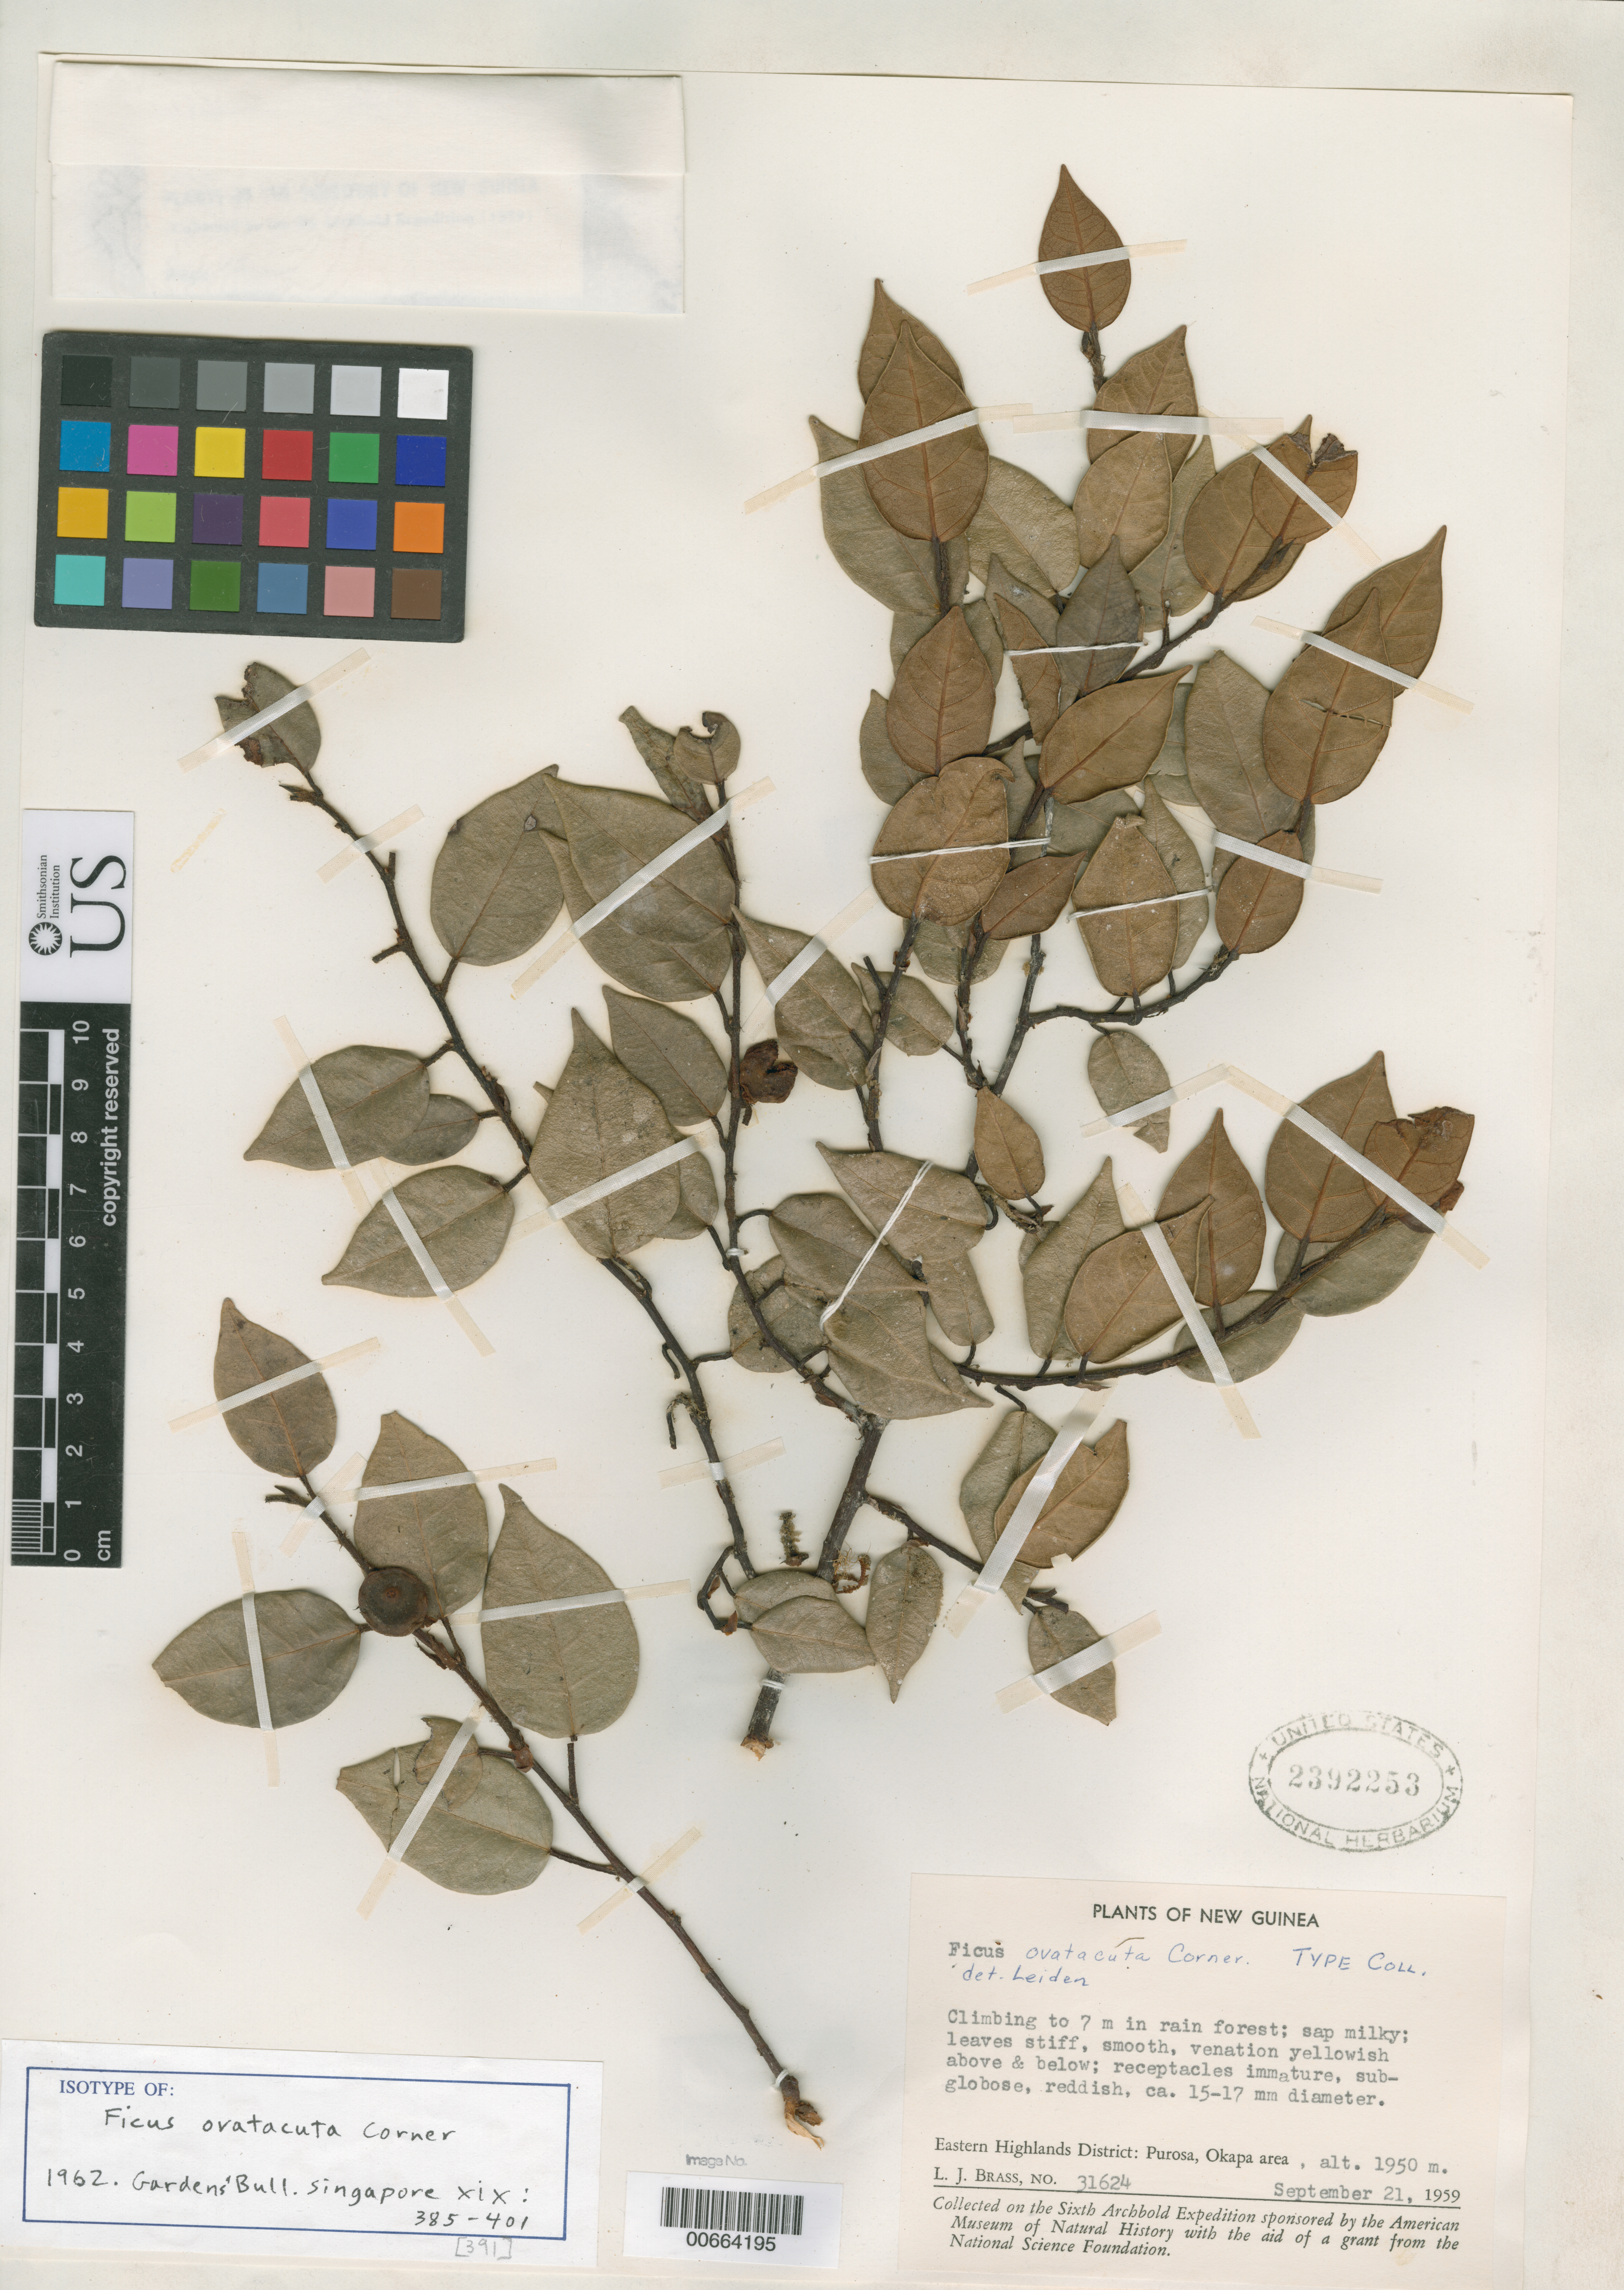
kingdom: Plantae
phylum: Tracheophyta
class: Magnoliopsida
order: Rosales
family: Moraceae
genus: Ficus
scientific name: Ficus ovatacuta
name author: Corner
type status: Isotype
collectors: L. J. Brass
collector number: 31624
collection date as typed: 21 Sep 1959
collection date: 1959-09-21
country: Papua New Guinea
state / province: Eastern Highlands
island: New Guinea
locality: Purosa, Okapa area.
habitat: Rainforest.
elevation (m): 1950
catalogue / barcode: US 2392253